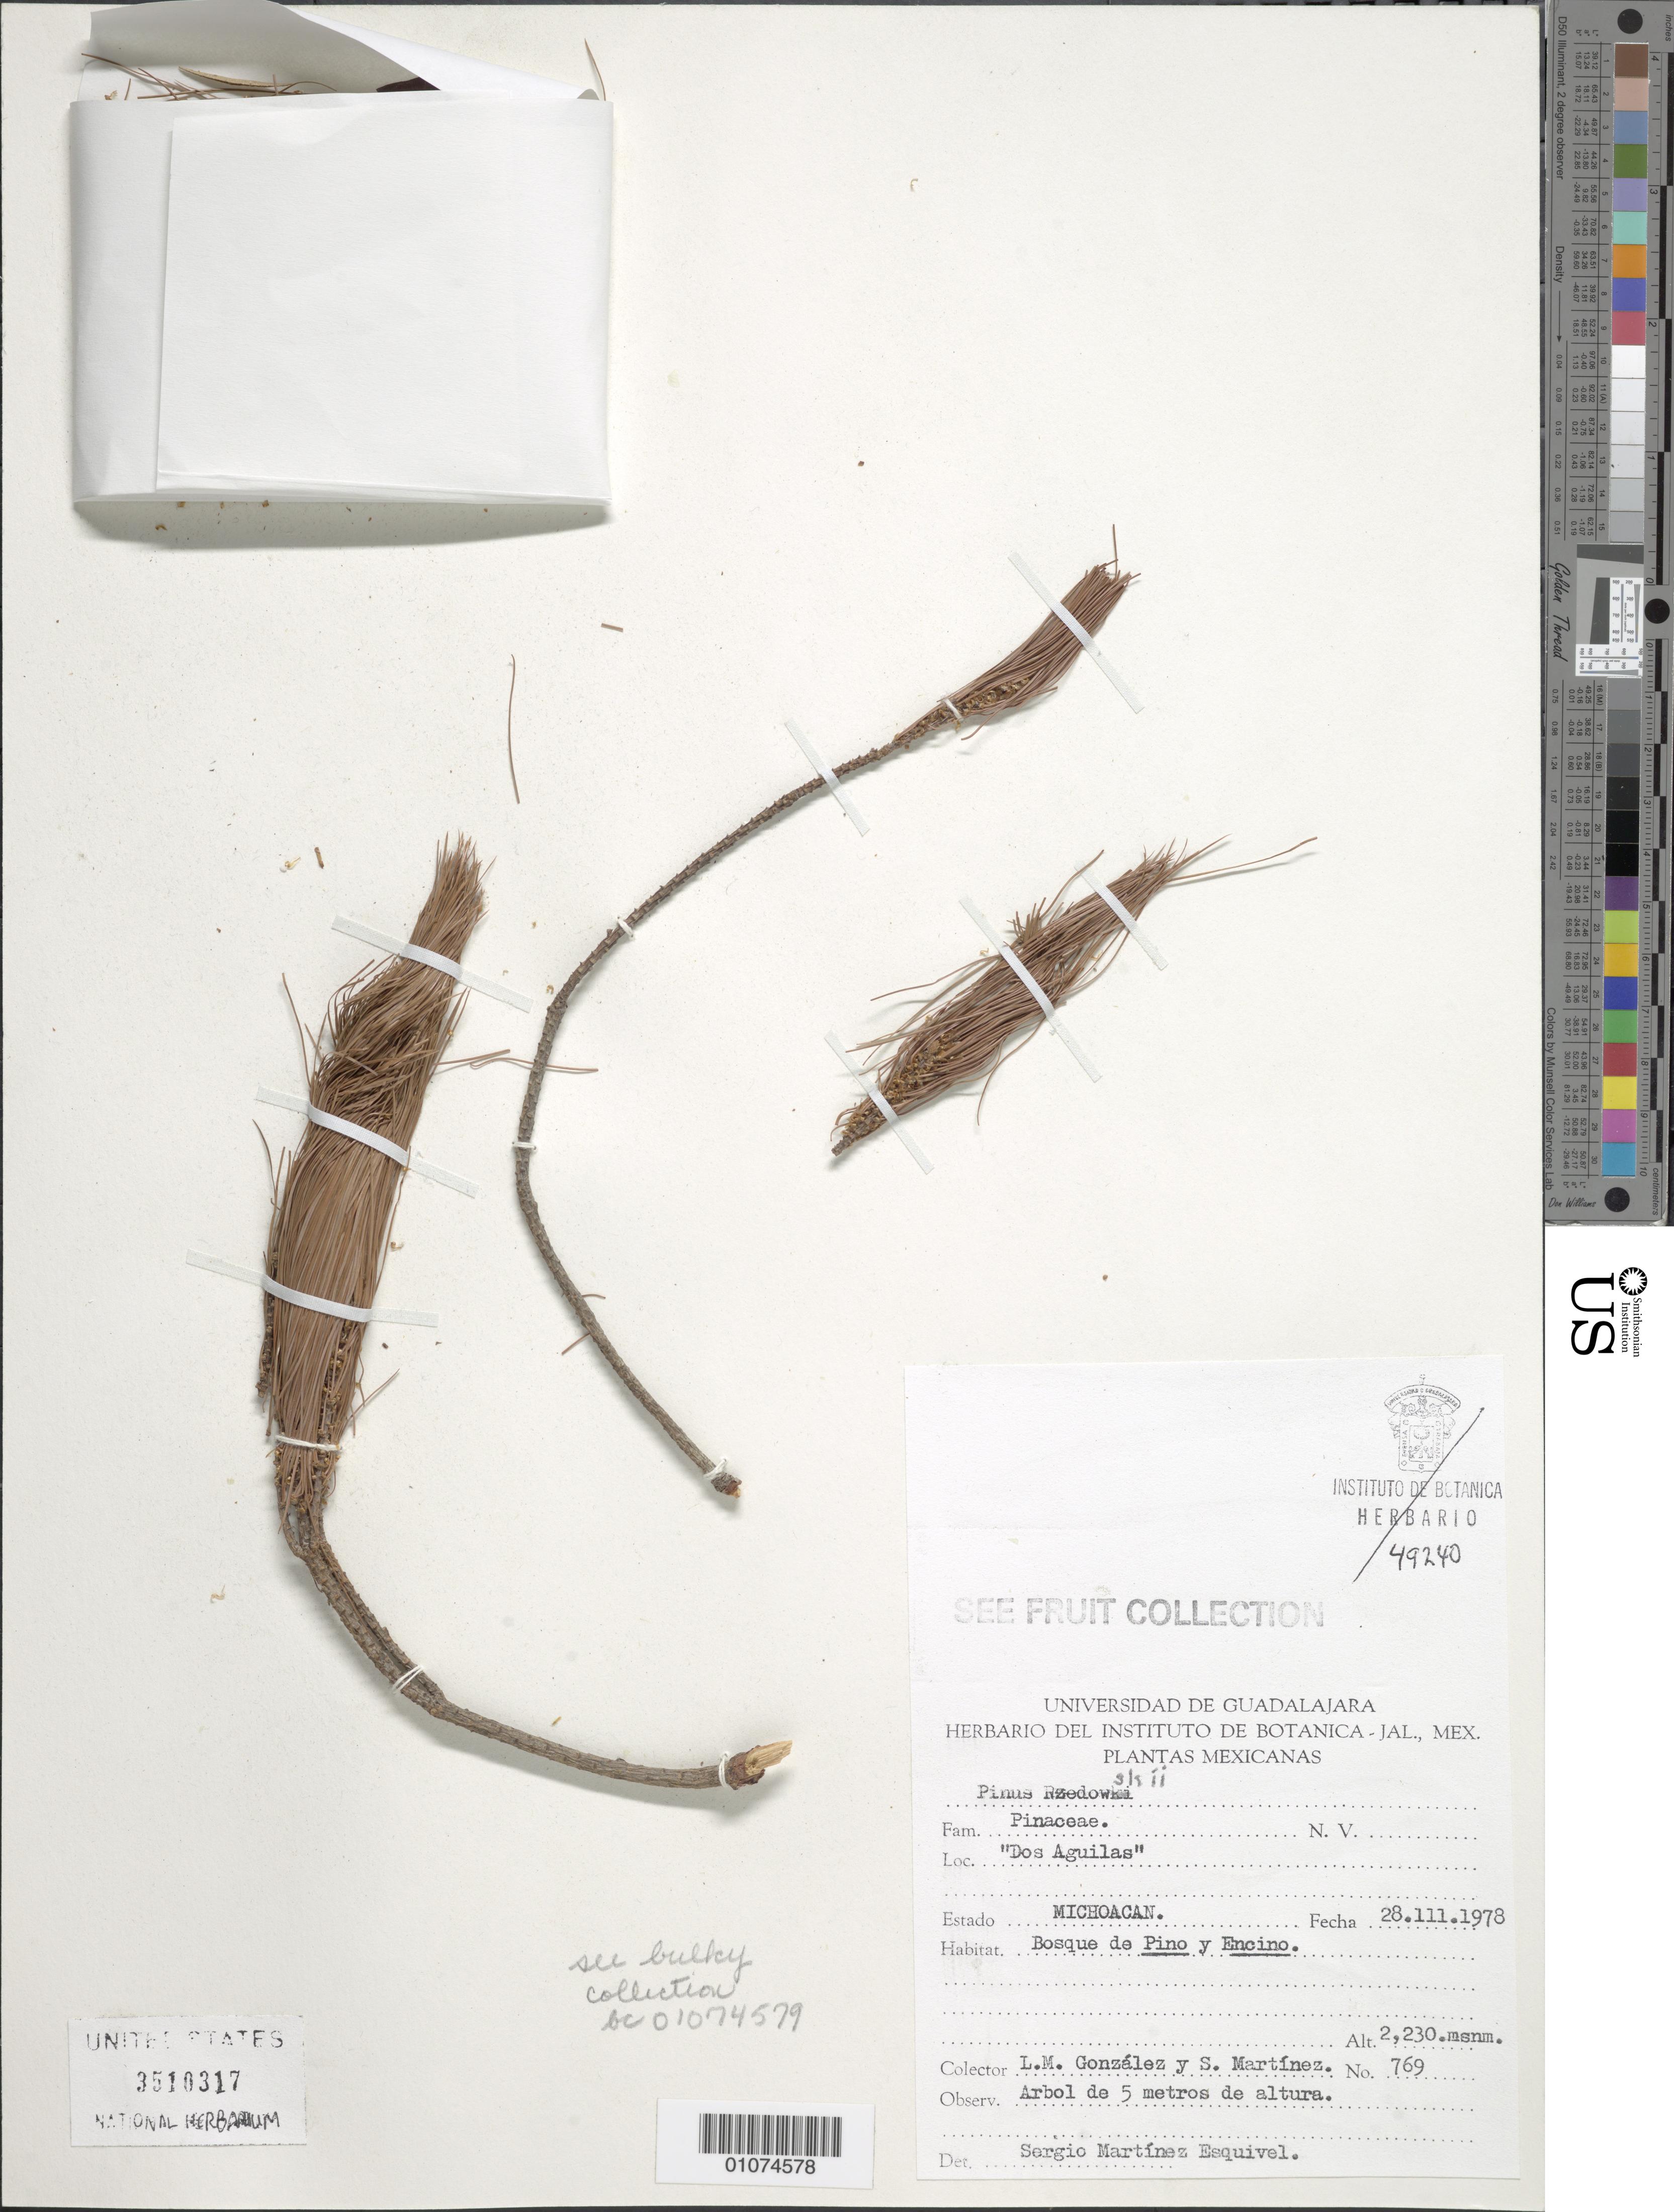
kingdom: Plantae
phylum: Tracheophyta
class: Pinopsida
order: Pinales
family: Pinaceae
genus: Pinus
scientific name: Pinus rzedowskii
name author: Madrigal & Caballero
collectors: L. M. González & S. Martinez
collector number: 769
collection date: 1978-03-28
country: Mexico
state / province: Michoacan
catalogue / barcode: US 3510317